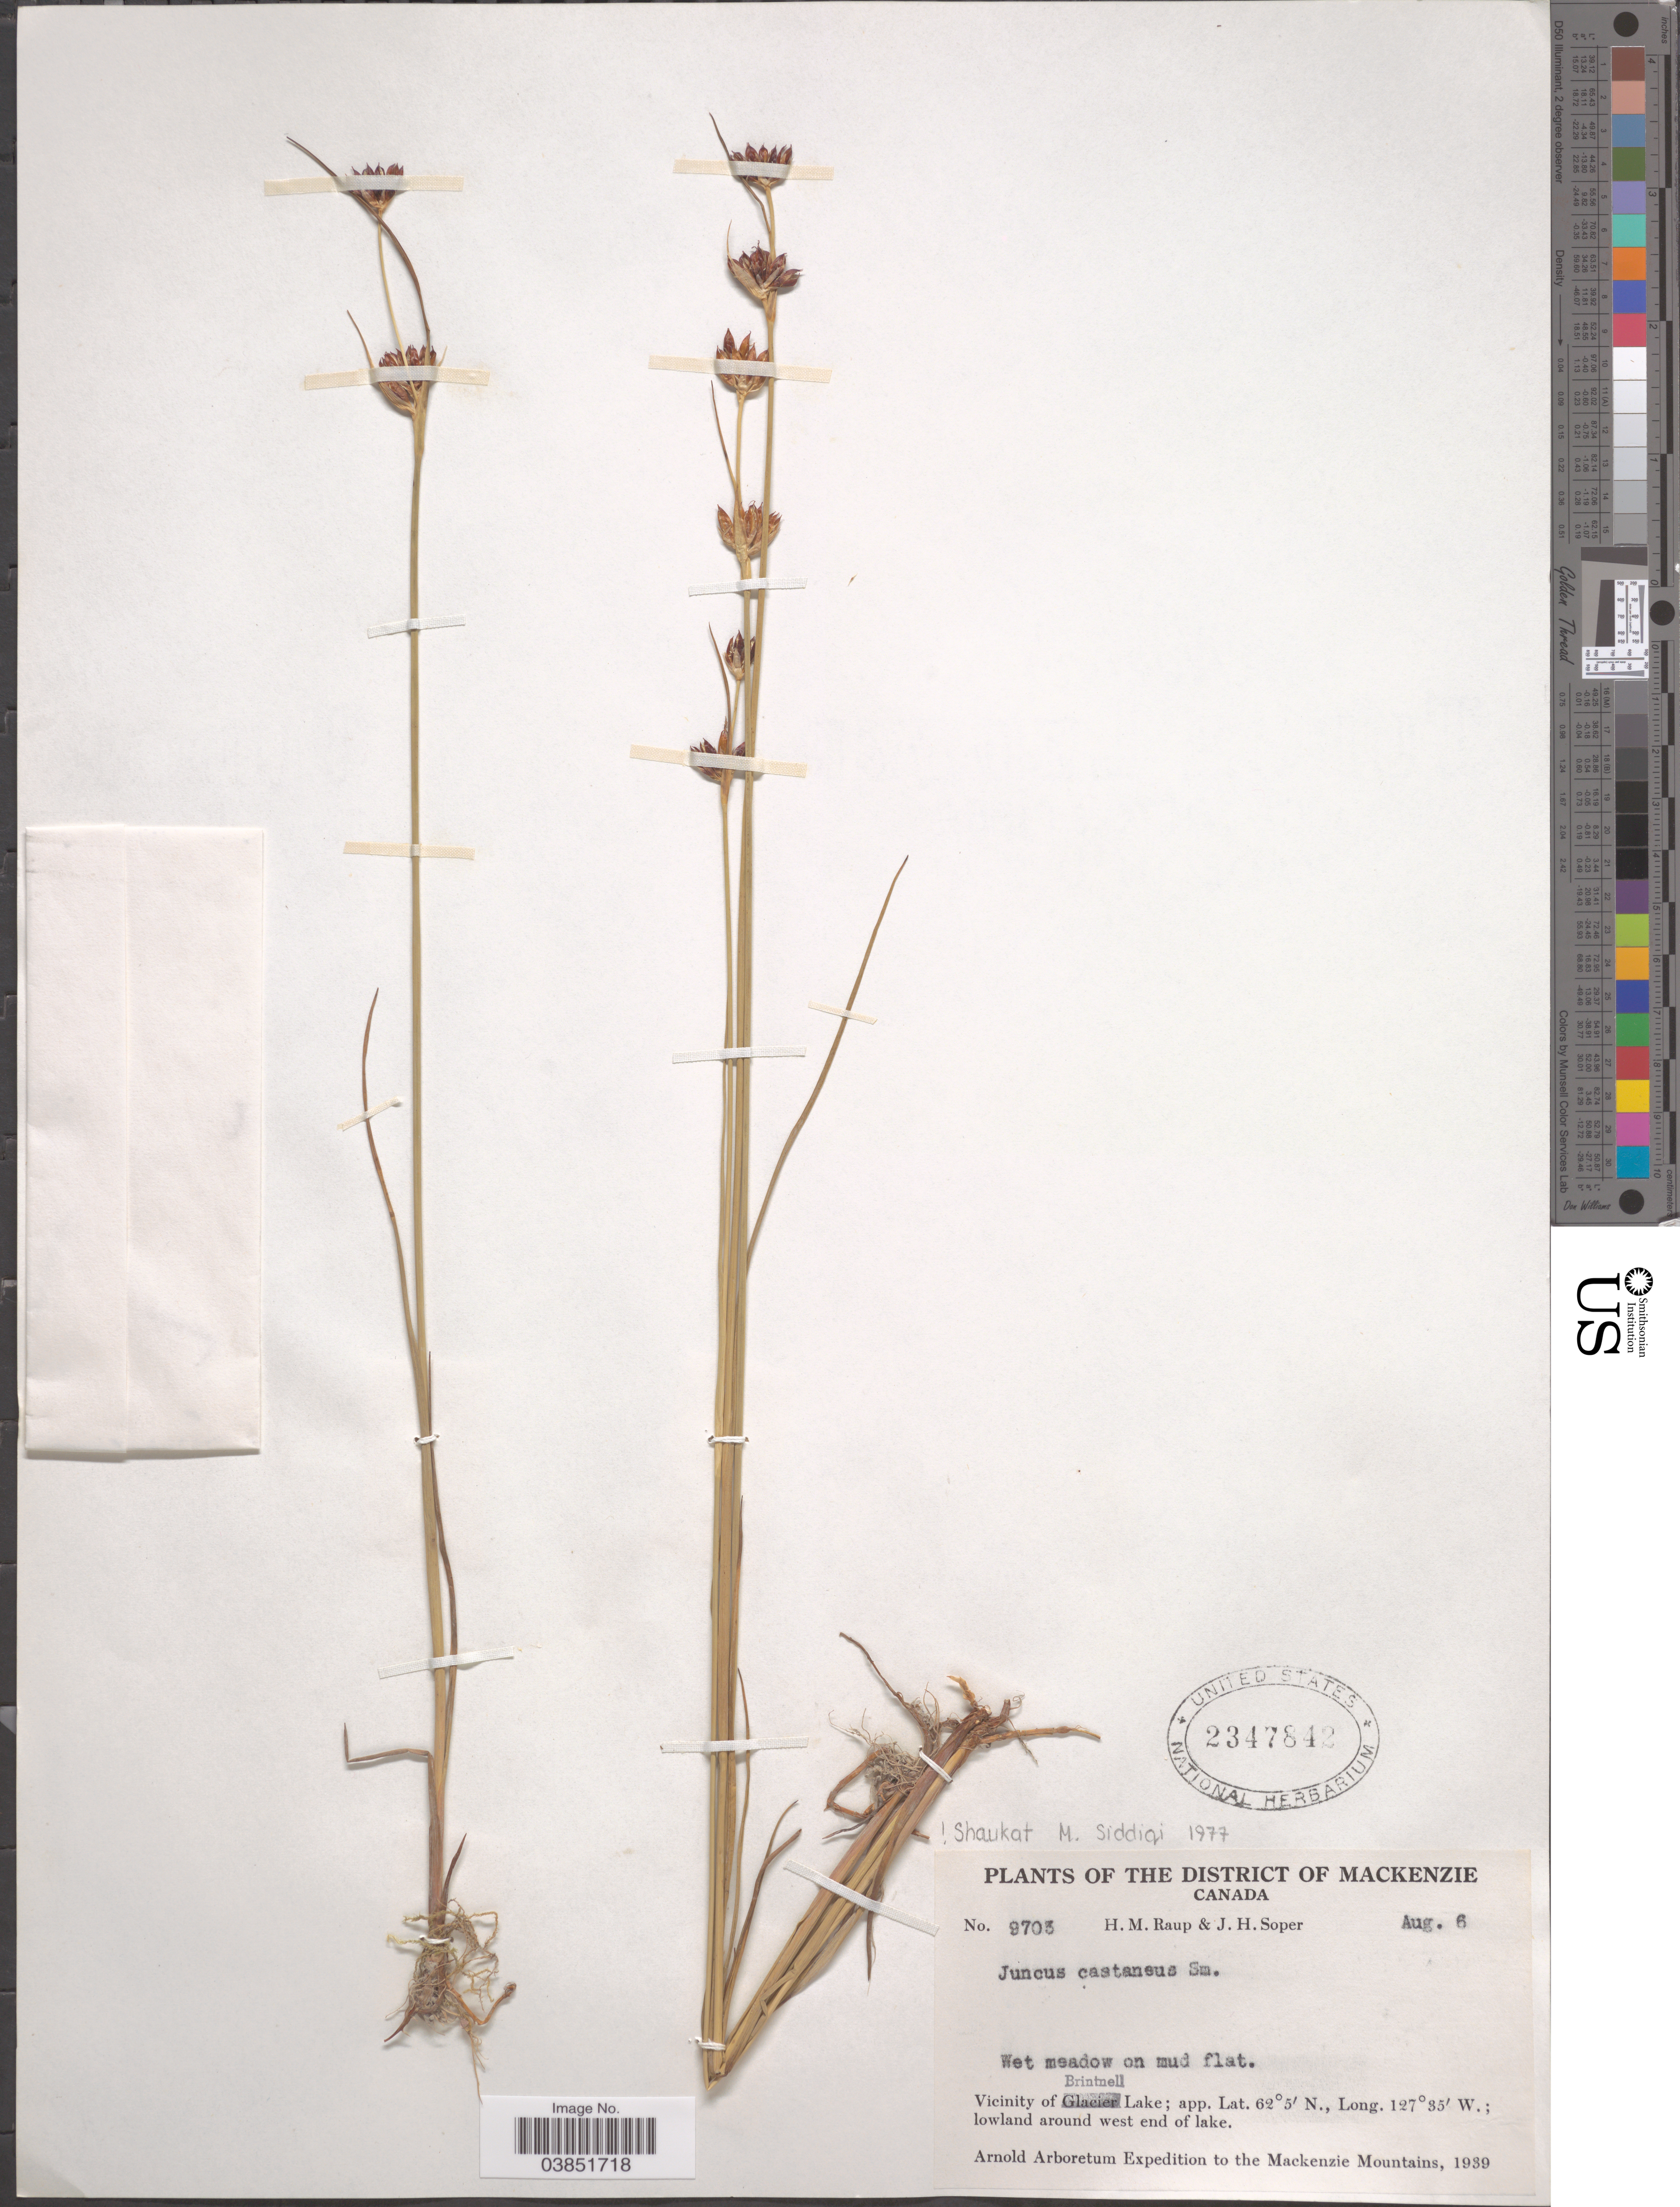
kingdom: Plantae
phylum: Tracheophyta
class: Liliopsida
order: Poales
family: Juncaceae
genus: Juncus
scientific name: Juncus castaneus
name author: Sm.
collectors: H. Raup & J. H. Soper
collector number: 9703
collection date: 1939-08-06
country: Canada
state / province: Northwest Territories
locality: The District of Mackenzie. Vicinity of Brintnell Lake; lowland around west end of lake. The Mackenzie Mountains.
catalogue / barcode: US 2347842